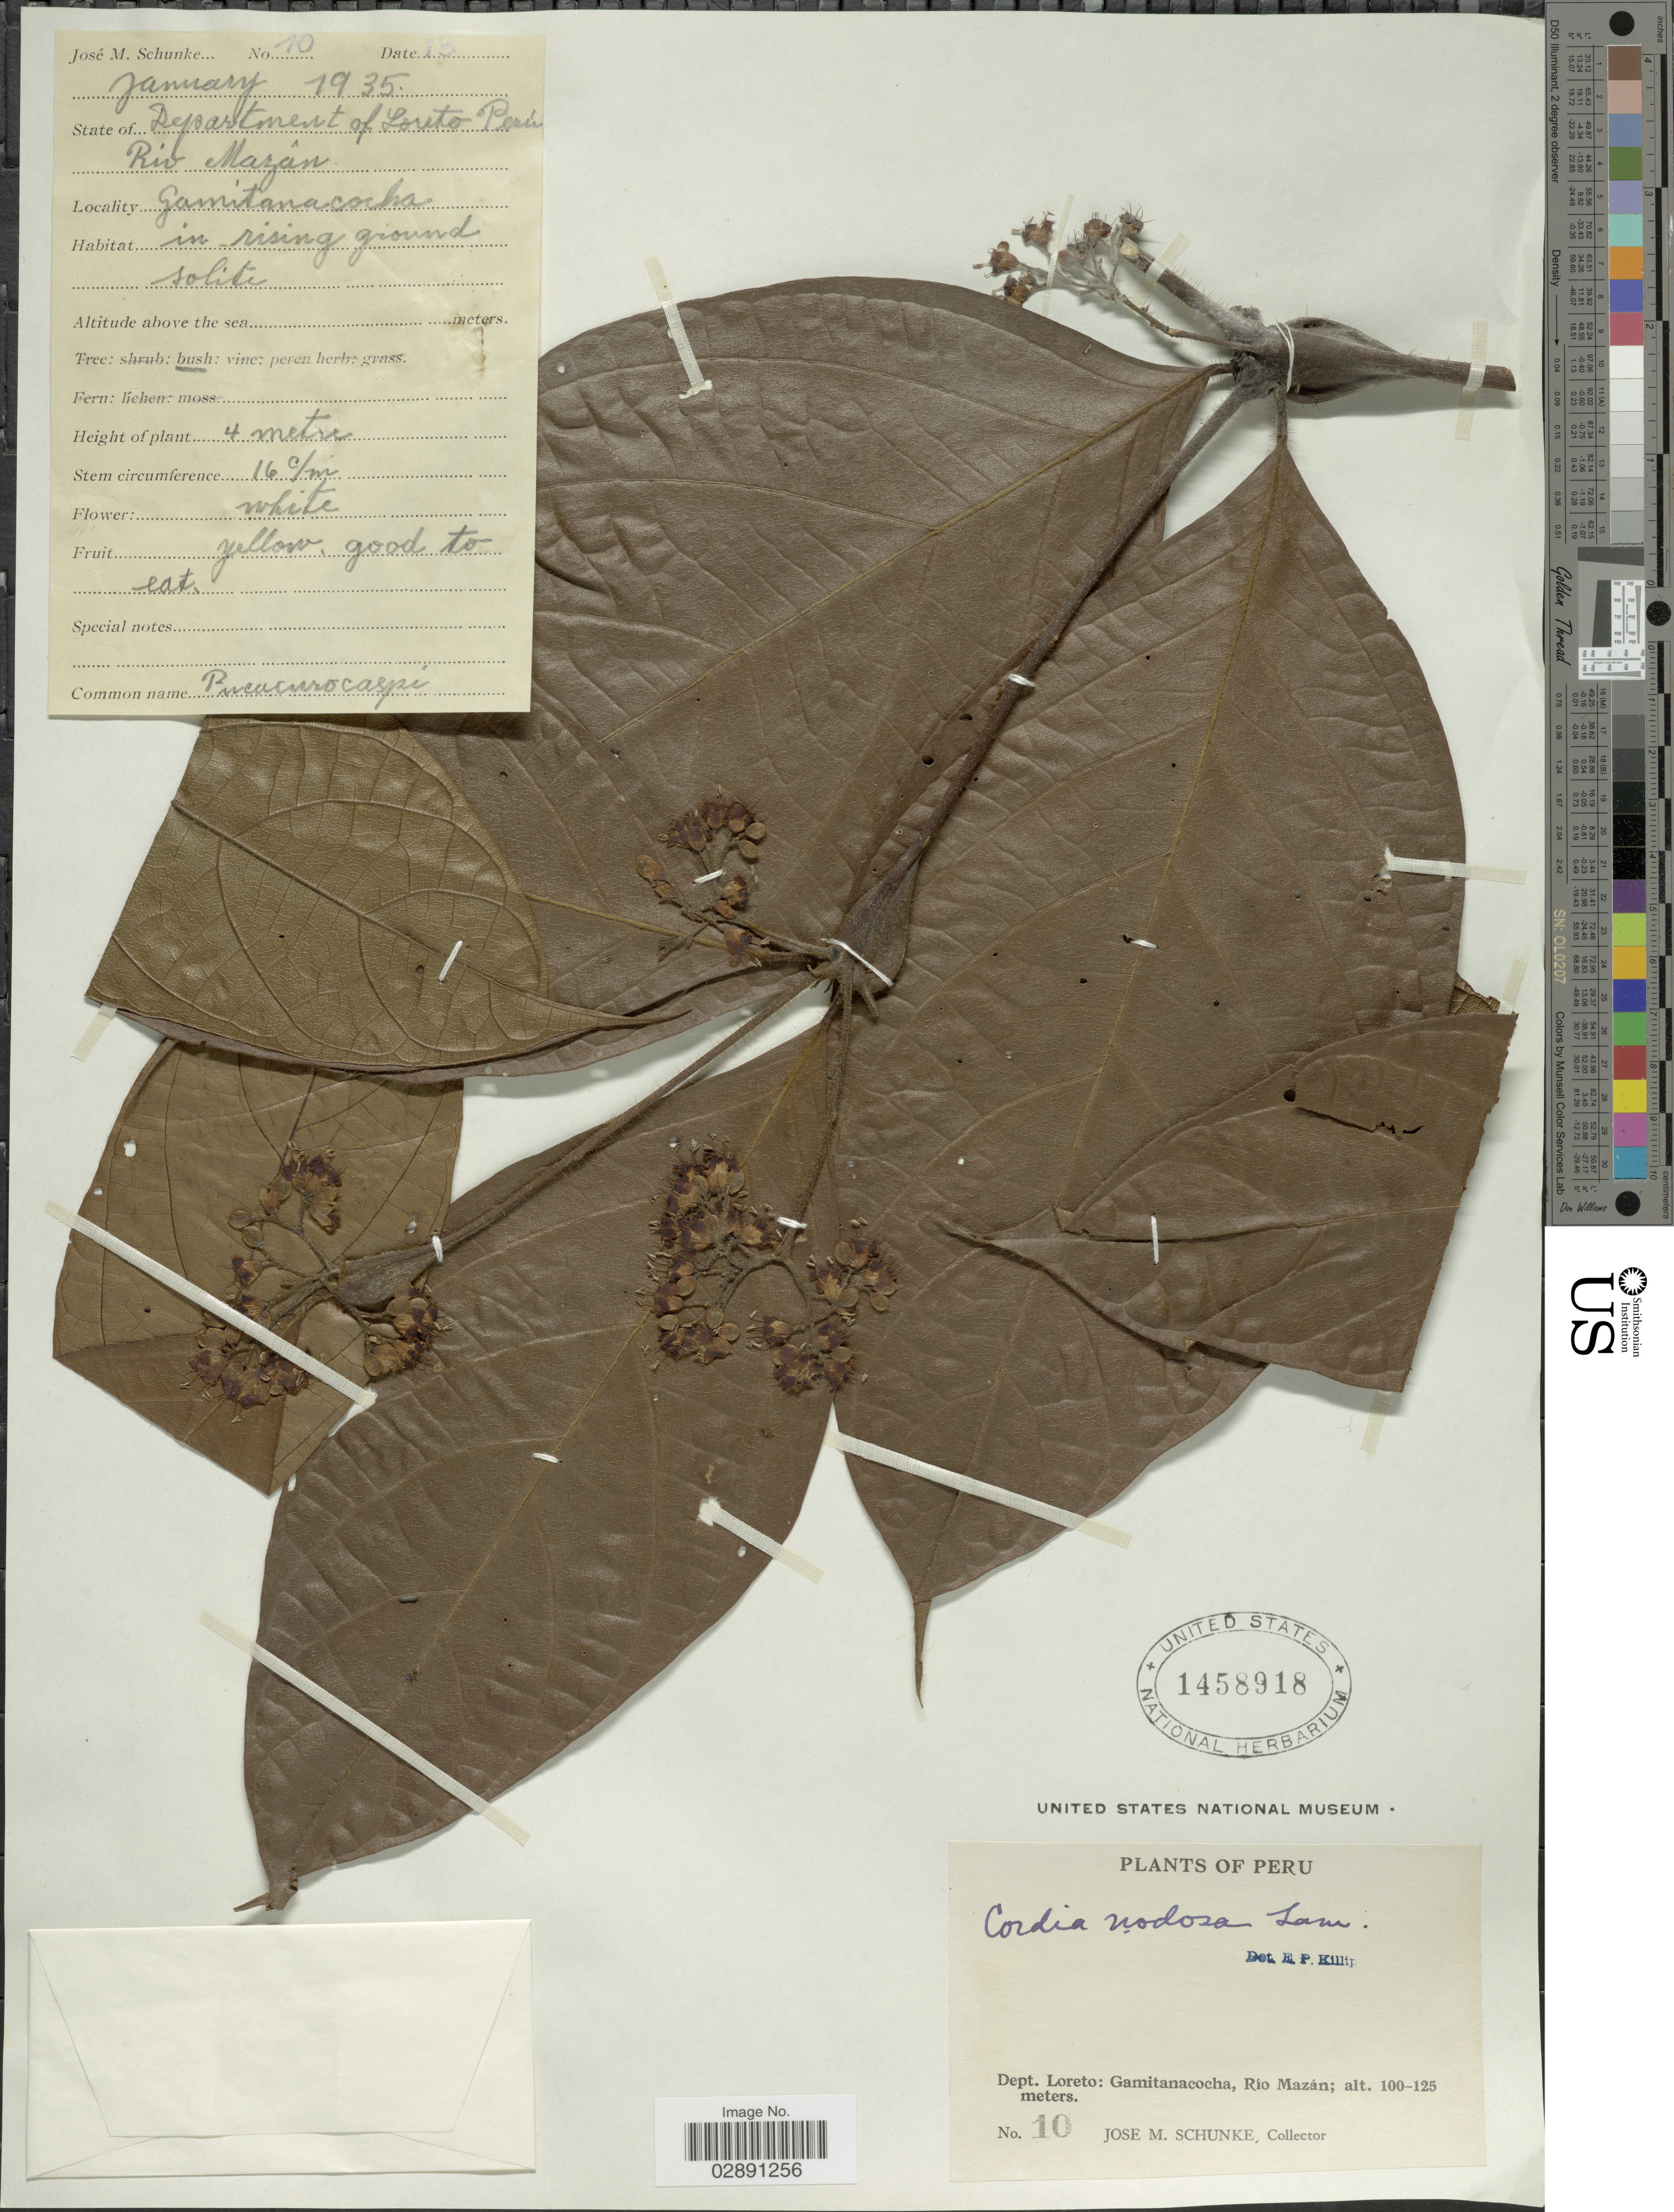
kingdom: Plantae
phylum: Tracheophyta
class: Magnoliopsida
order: Boraginales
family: Cordiaceae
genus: Cordia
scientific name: Cordia nodosa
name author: Lam.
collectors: J. M. Schunke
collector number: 10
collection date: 1935-01-13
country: Peru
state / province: Loreto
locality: Dept. Loreto: Gamitanacocha, Río Mazán.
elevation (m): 100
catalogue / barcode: US 1458918